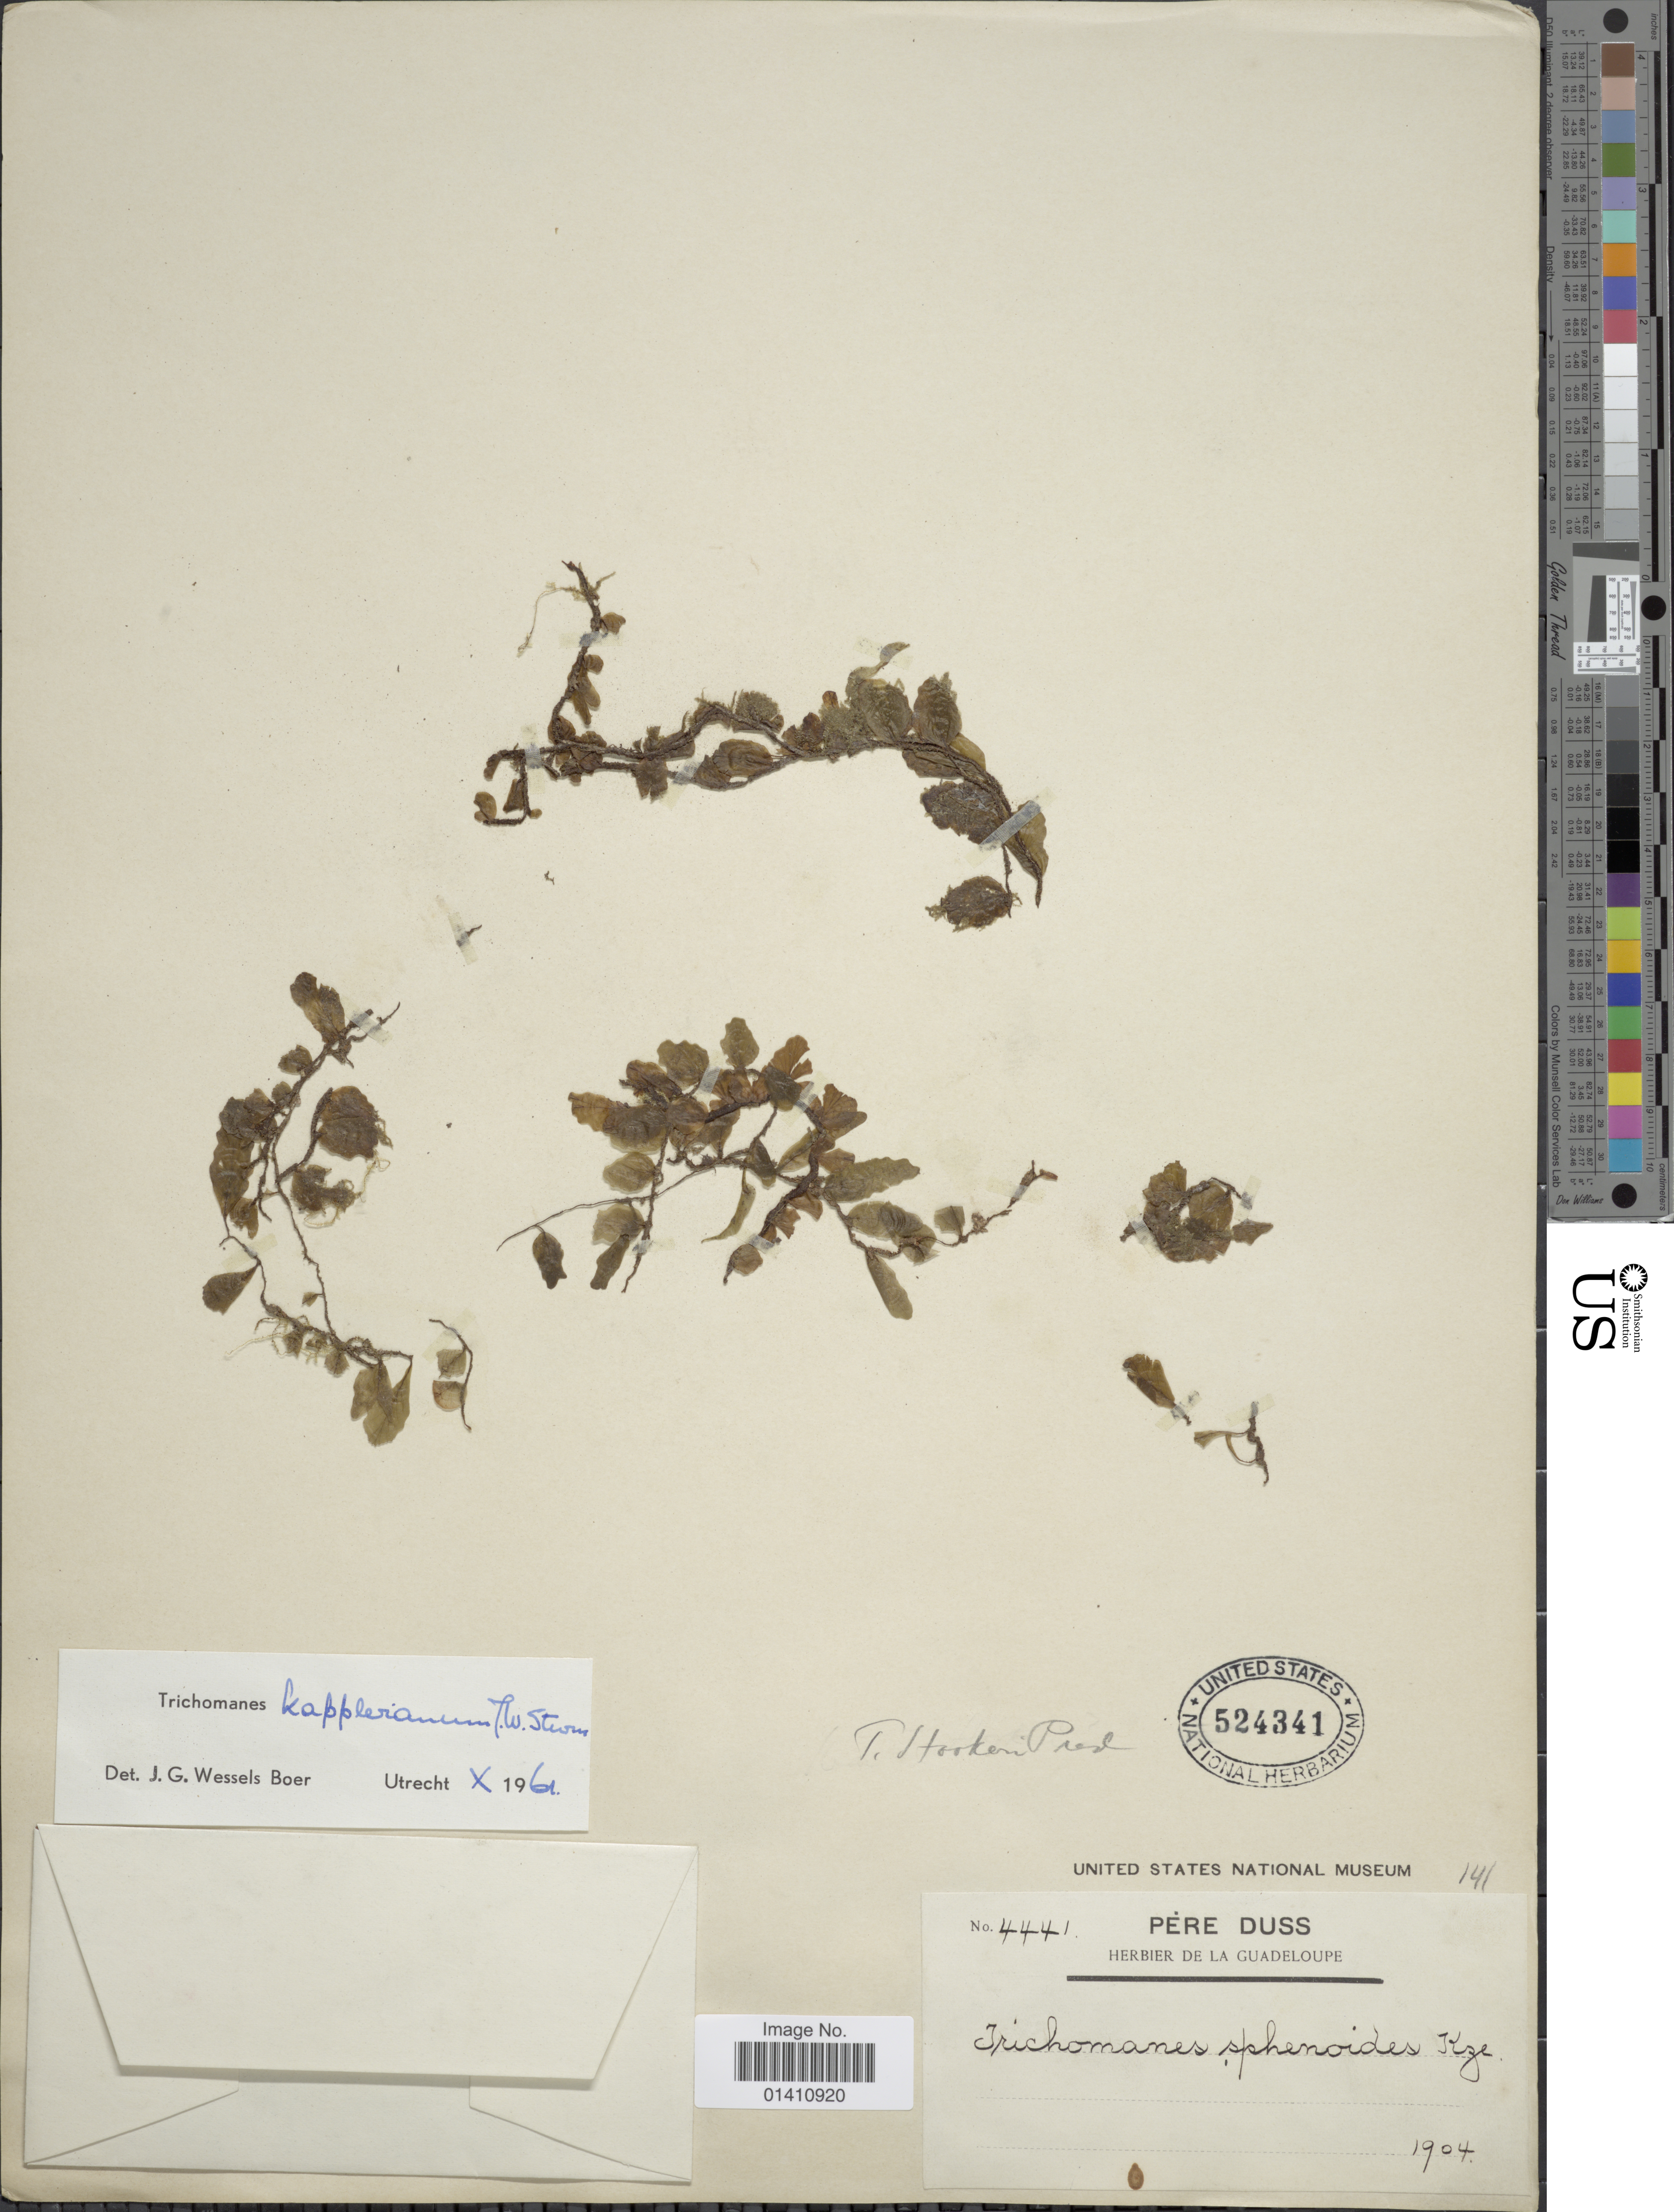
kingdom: Plantae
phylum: Tracheophyta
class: Polypodiopsida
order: Hymenophyllales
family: Hymenophyllaceae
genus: Didymoglossum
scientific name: Didymoglossum kapplerianum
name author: (Sturm) Ebihara & Dubuisson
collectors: Père Duss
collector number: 4441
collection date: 1904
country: Guadeloupe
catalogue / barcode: US 524341